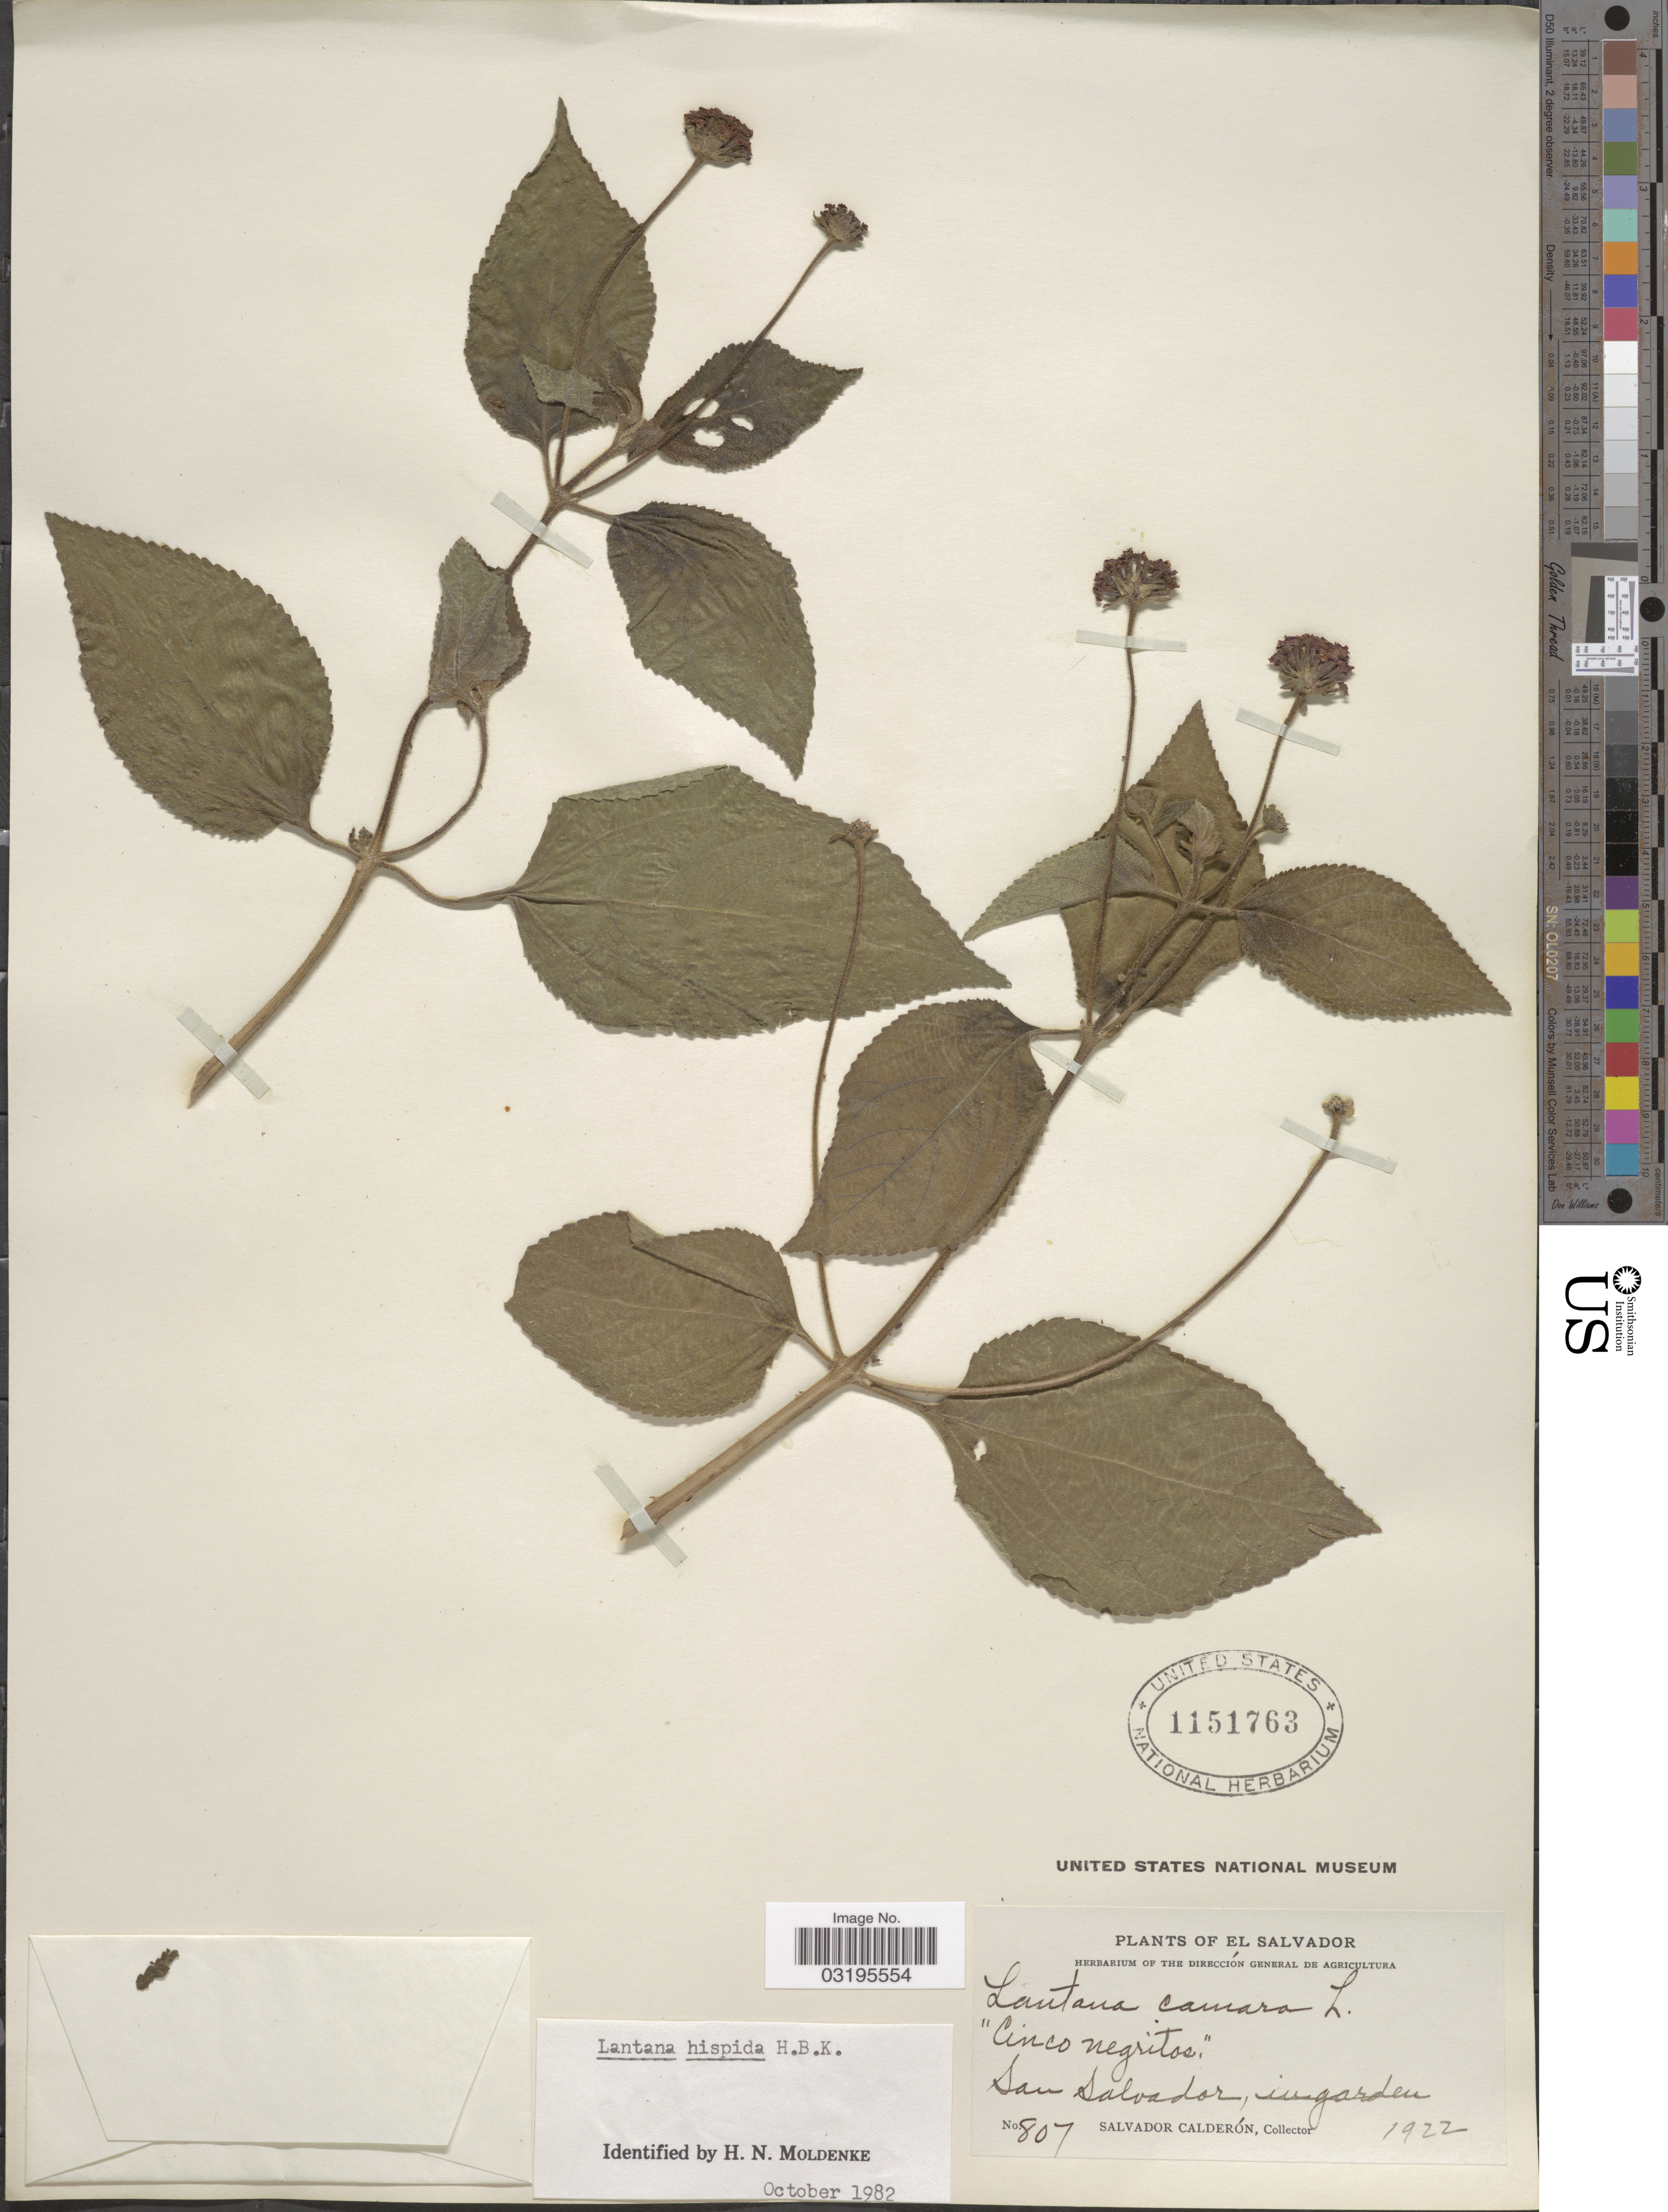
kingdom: Plantae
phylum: Tracheophyta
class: Magnoliopsida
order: Lamiales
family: Verbenaceae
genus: Lantana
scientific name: Lantana hispida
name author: Kunth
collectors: S. Calderón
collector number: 807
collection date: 1922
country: El Salvador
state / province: San Salvador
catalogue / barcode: US 1151763